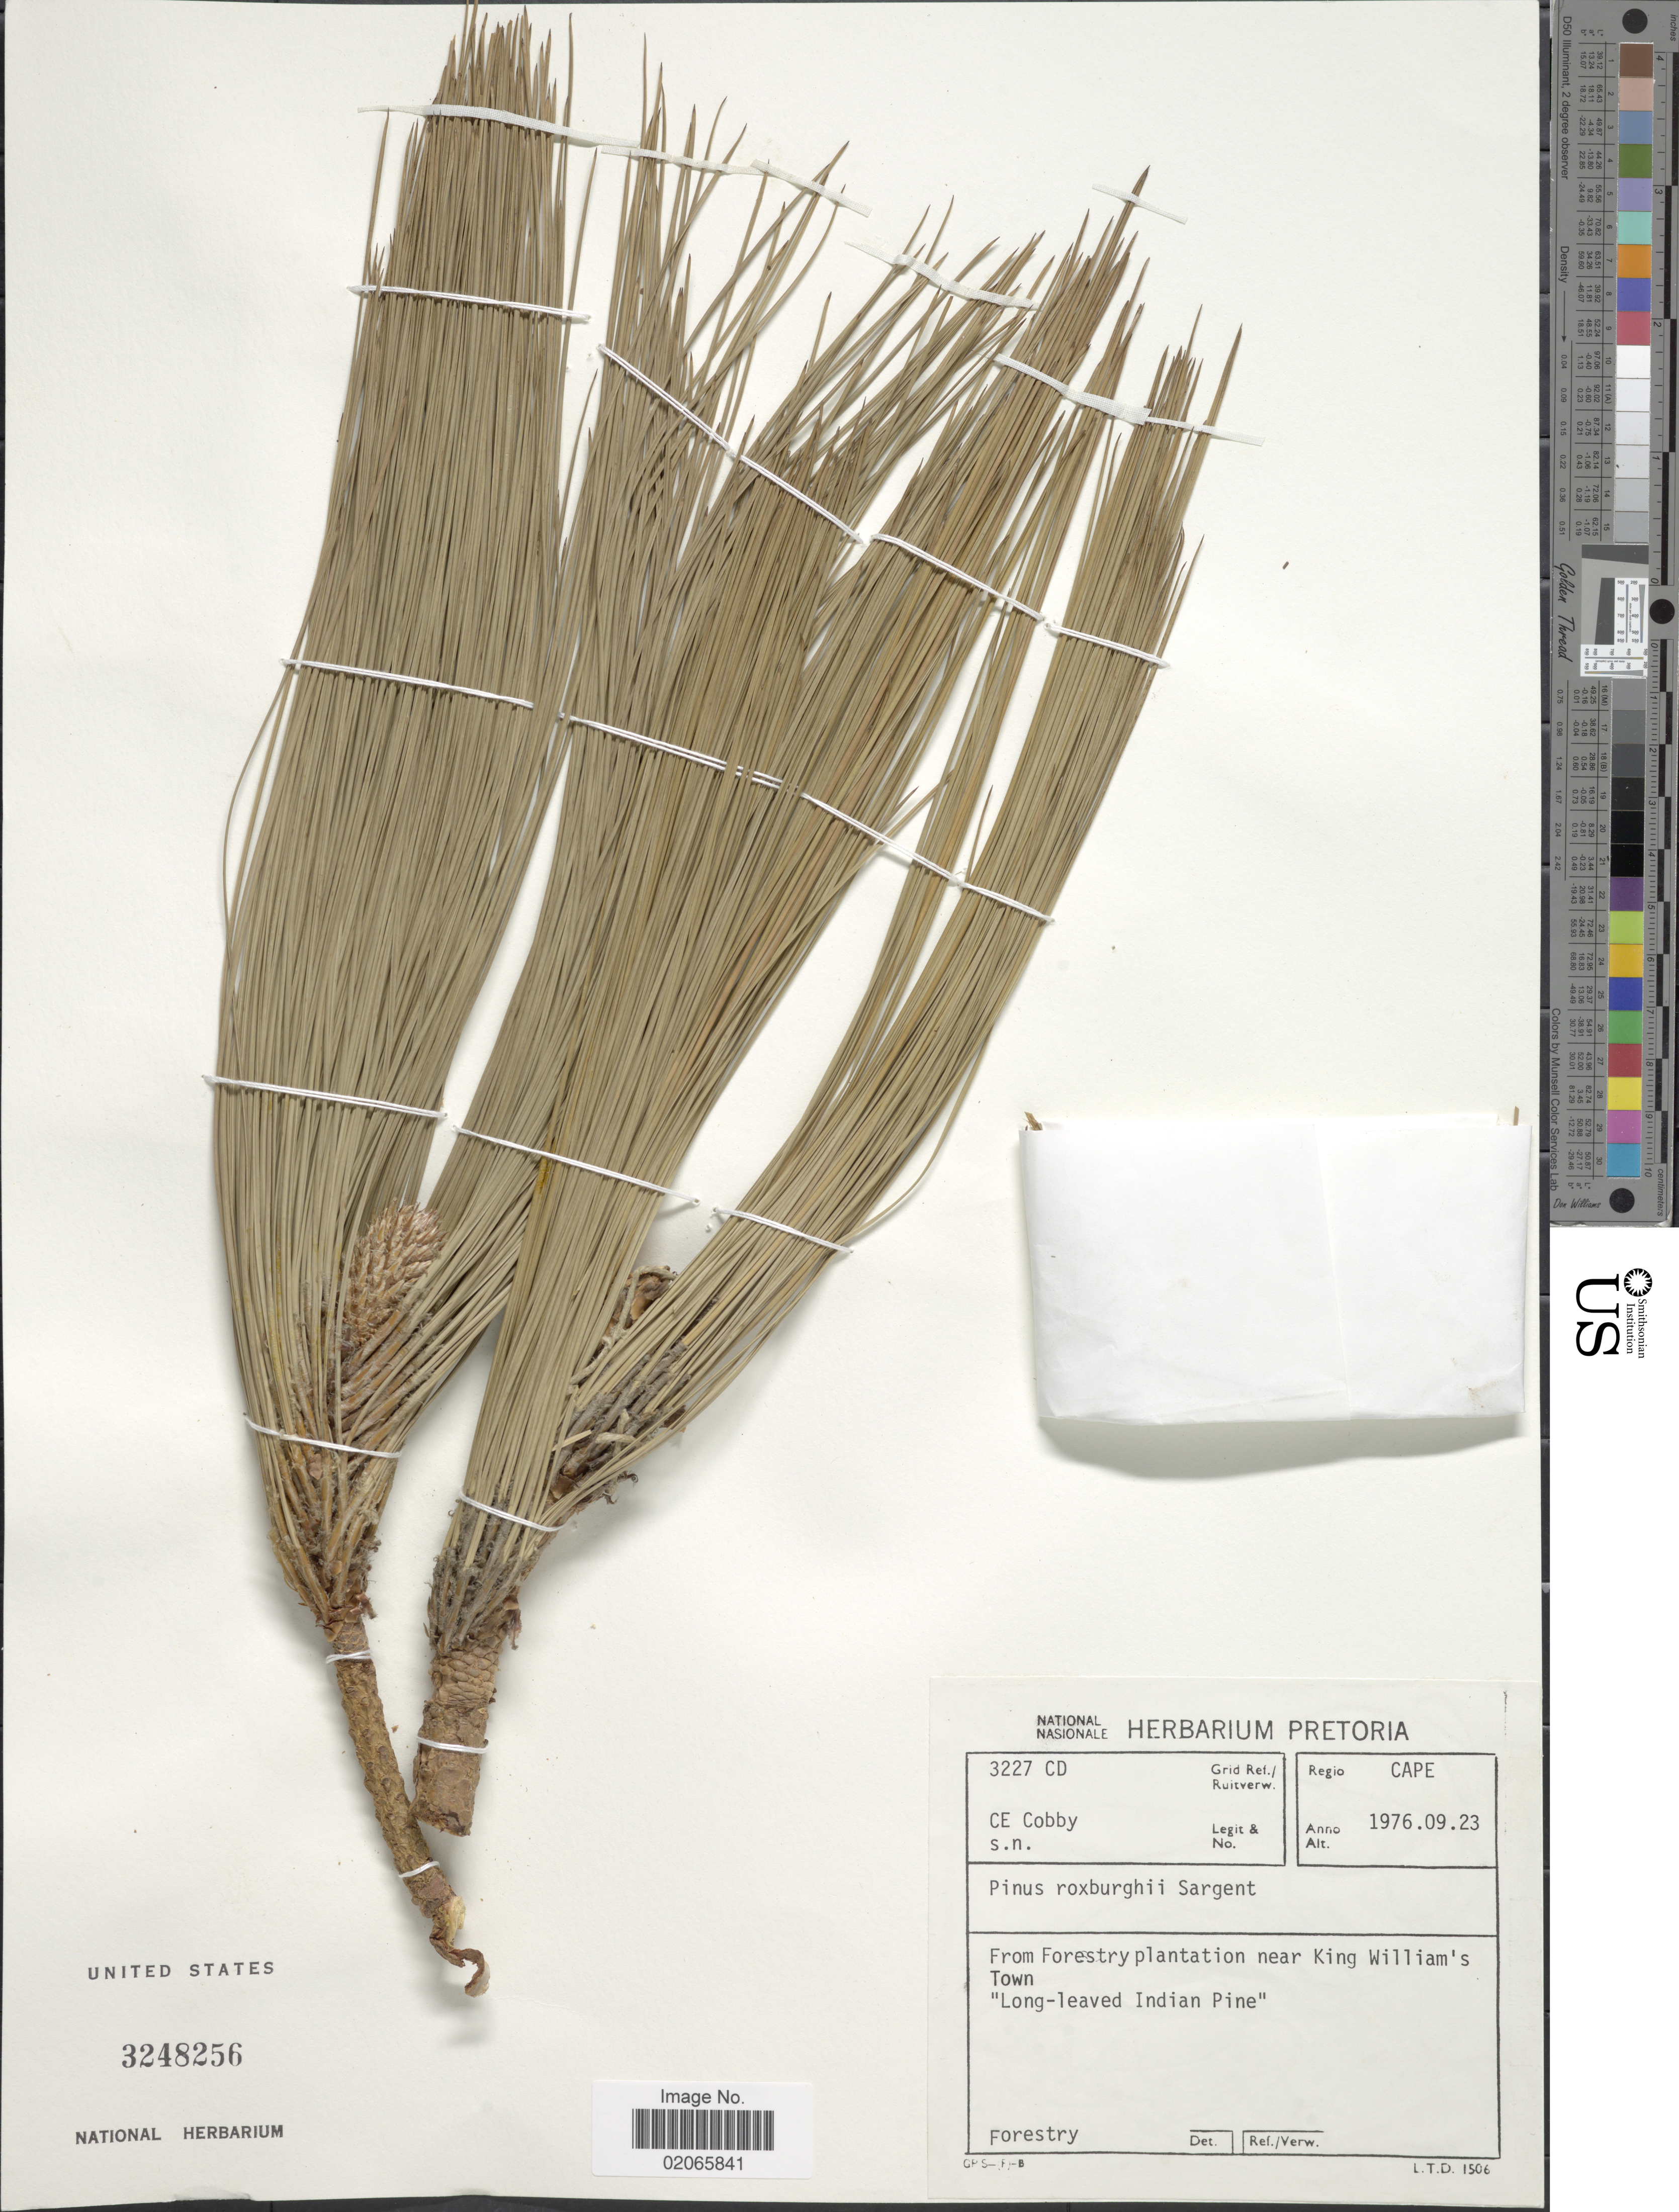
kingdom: Plantae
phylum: Tracheophyta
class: Pinopsida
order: Pinales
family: Pinaceae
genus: Pinus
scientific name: Pinus roxburghii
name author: Sarg.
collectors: C. Cobby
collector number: s.n,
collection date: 1976-09-23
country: South Africa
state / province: Eastern Cape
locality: Region Cape. From Forestry plantation near King William's Town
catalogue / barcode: US 3248256